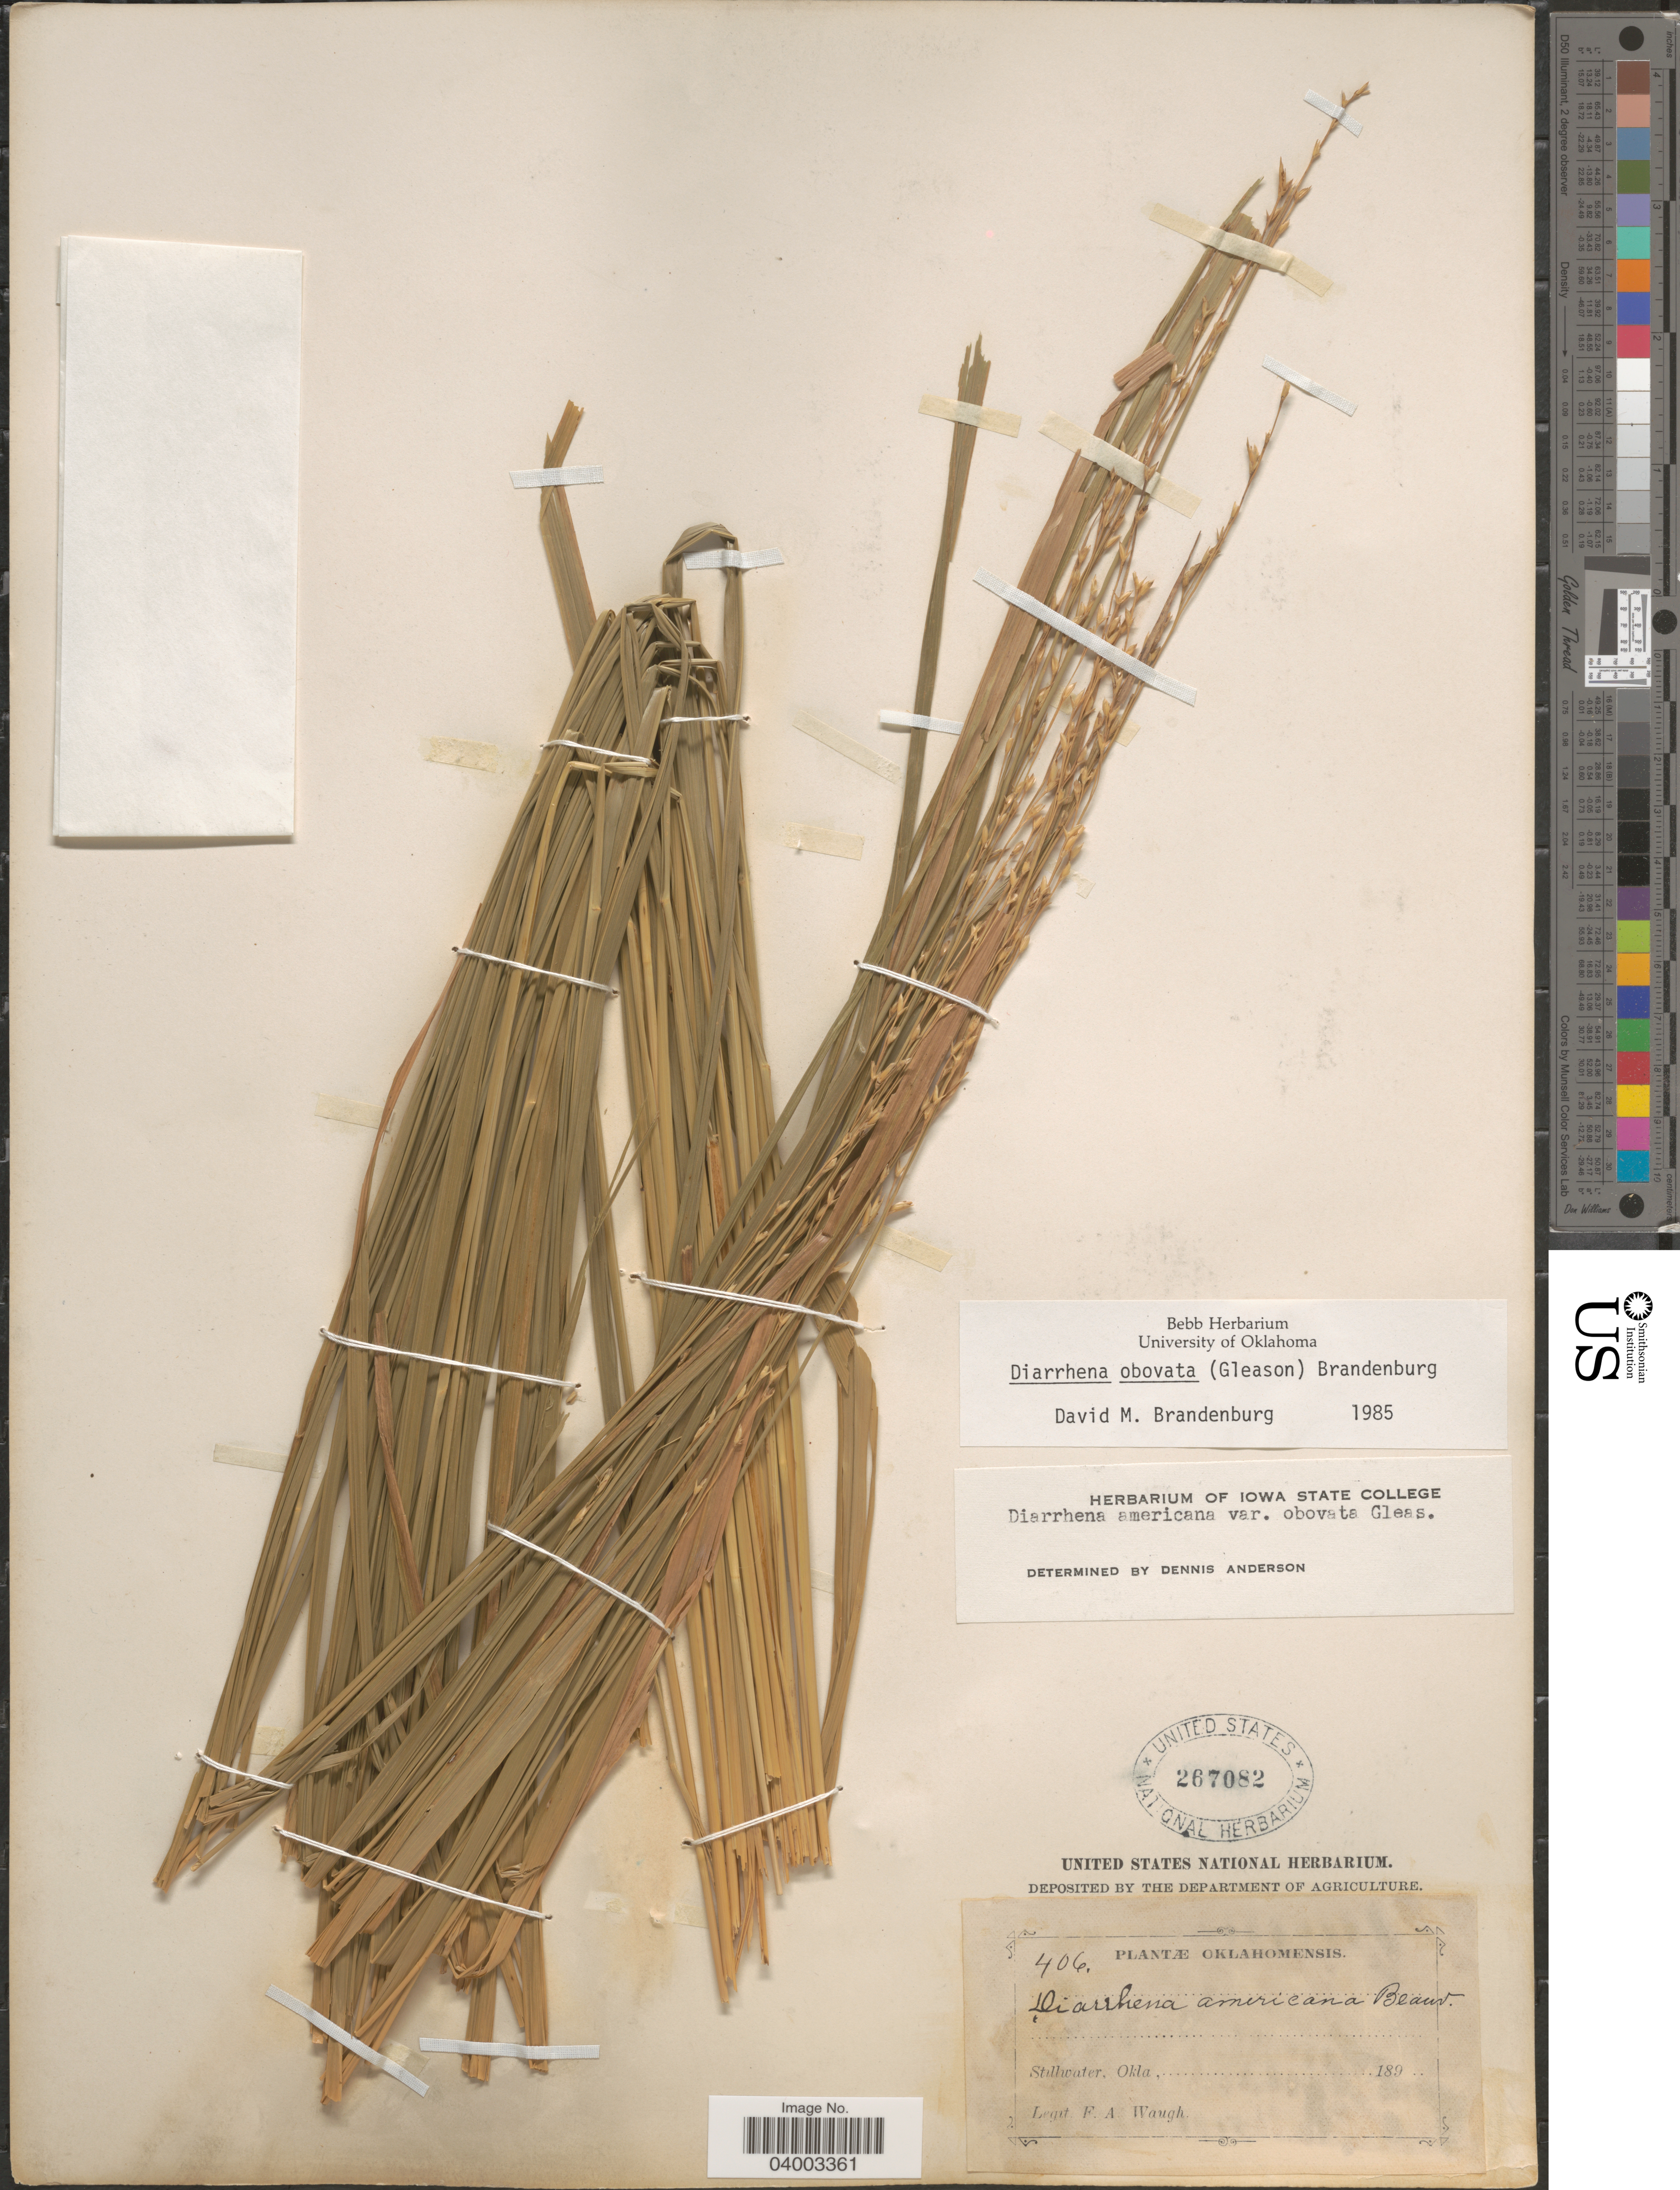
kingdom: Plantae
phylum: Tracheophyta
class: Liliopsida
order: Poales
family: Poaceae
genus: Diarrhena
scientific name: Diarrhena obovata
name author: (Gleason) Brandenburg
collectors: F. Waugh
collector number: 406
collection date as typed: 189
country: United States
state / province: Oklahoma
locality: Stillwater.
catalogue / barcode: US 267082